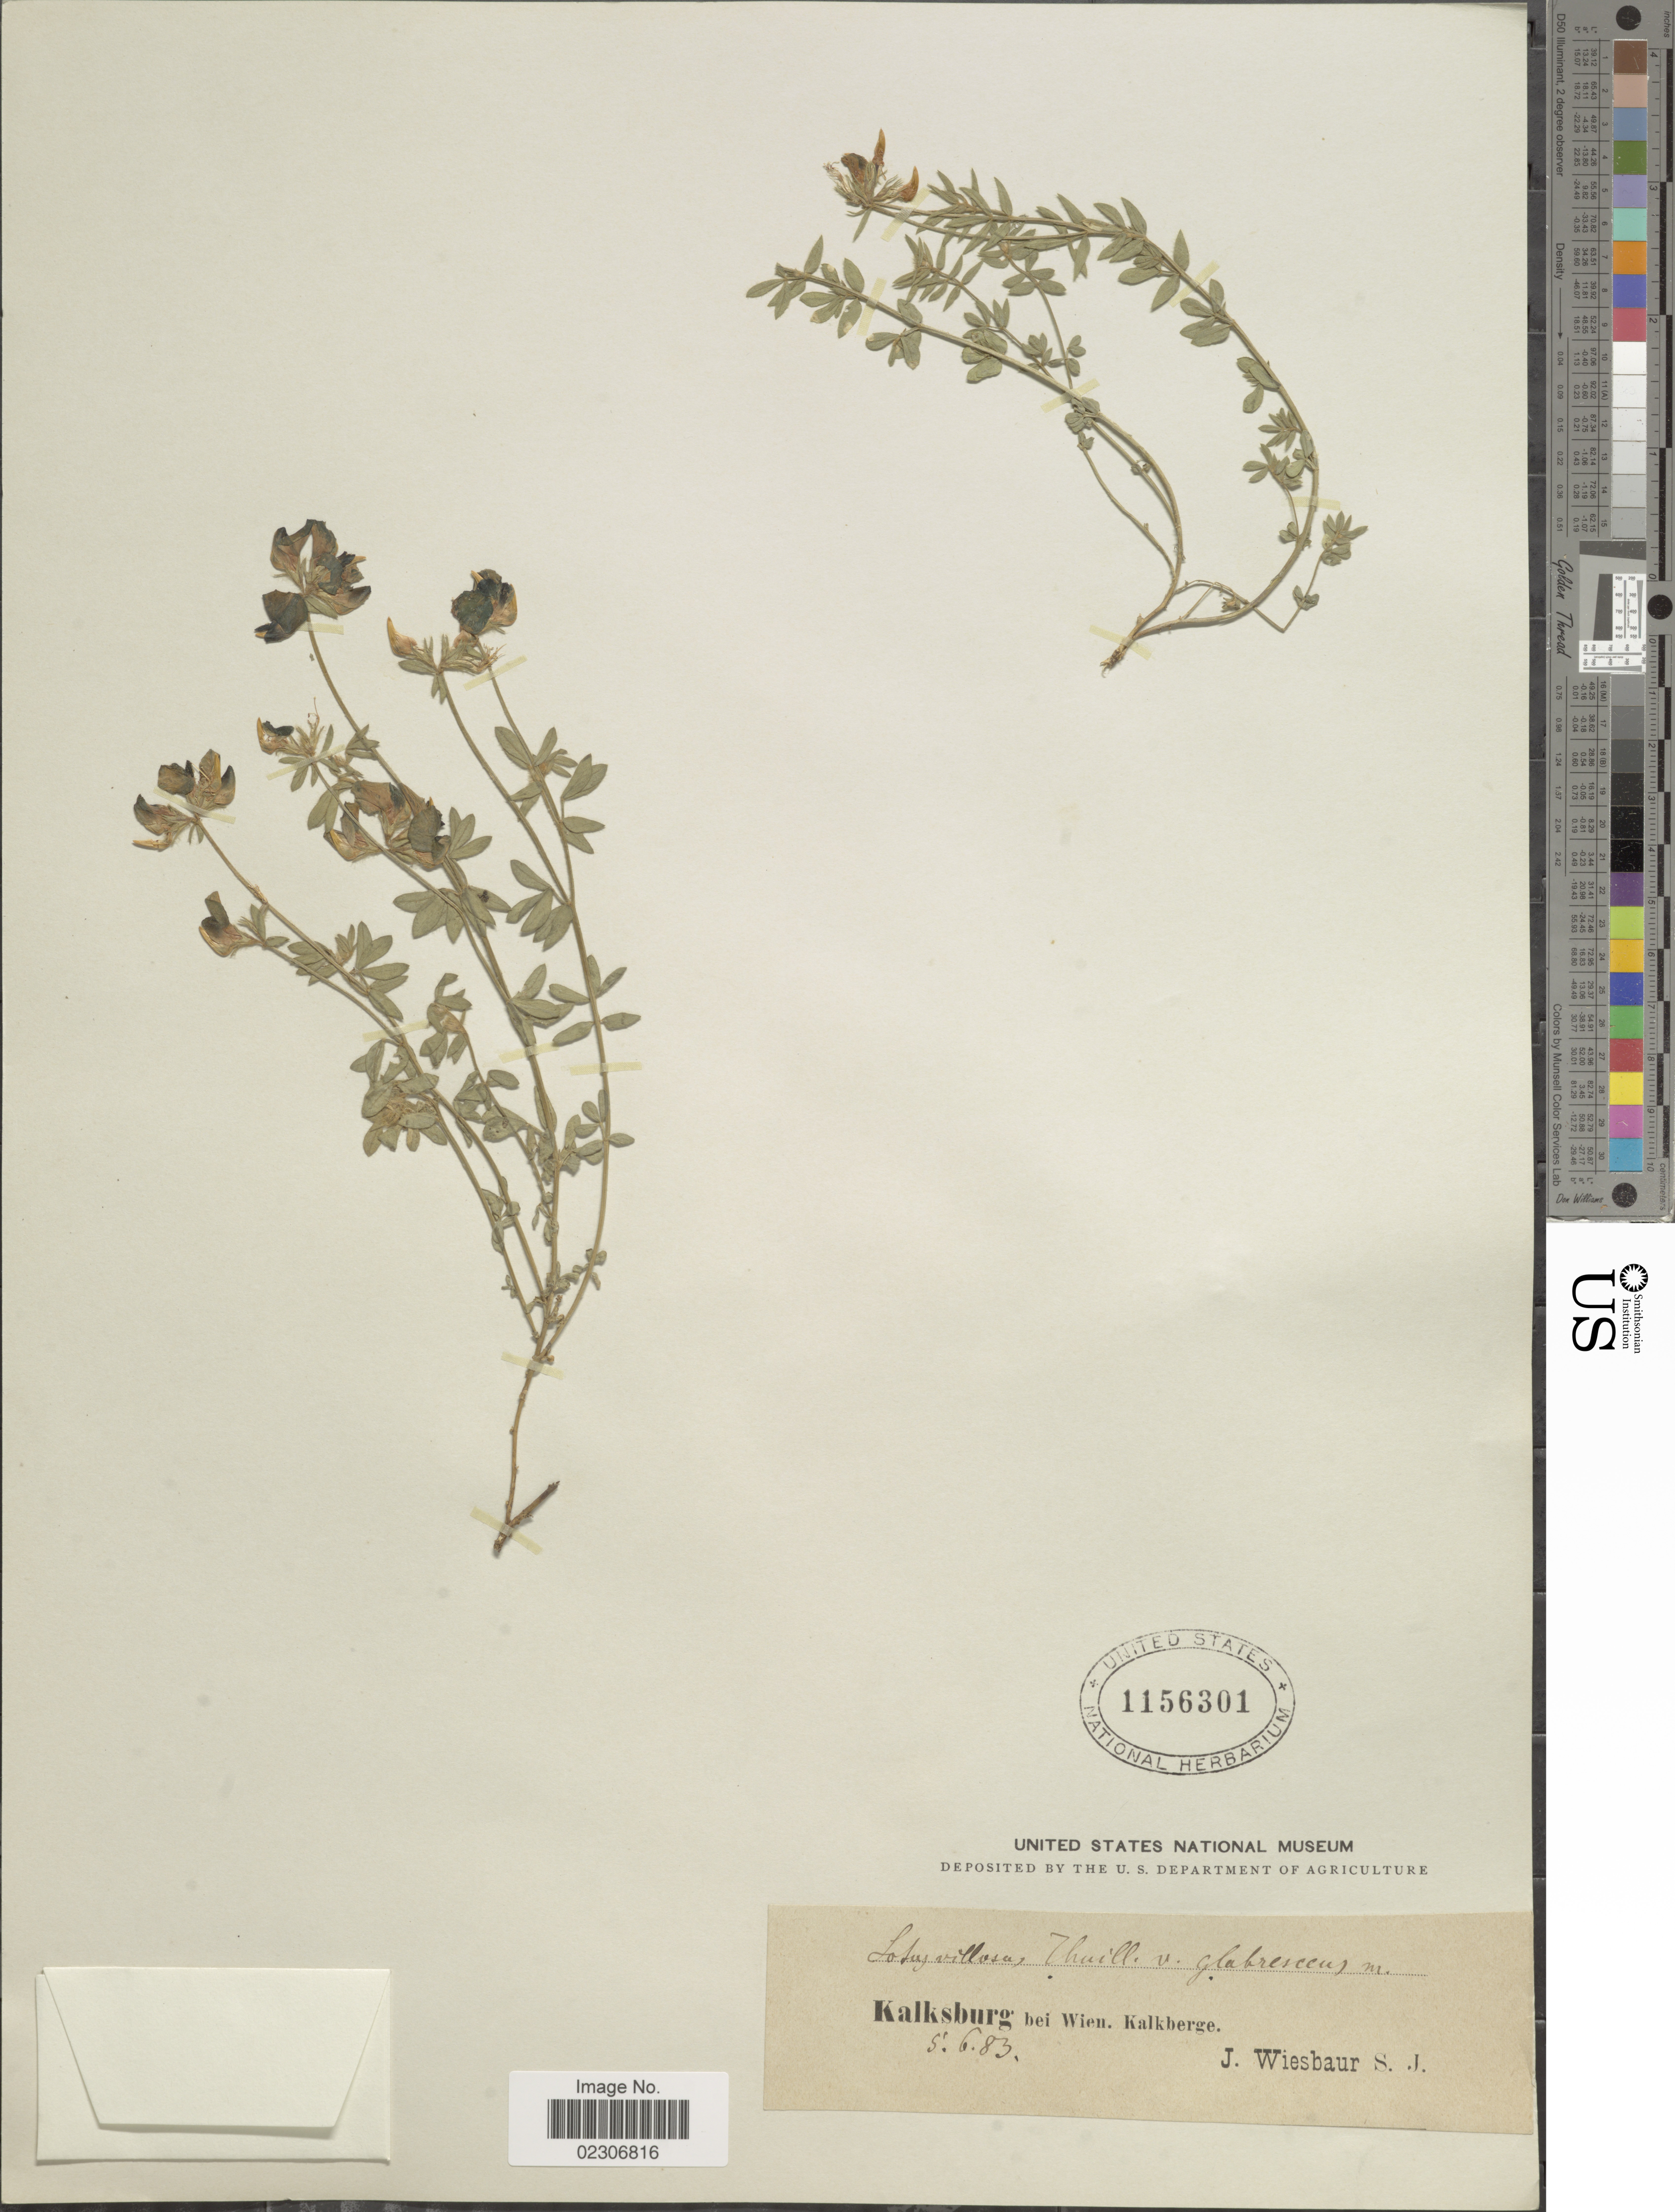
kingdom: Plantae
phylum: Tracheophyta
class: Magnoliopsida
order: Fabales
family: Fabaceae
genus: Lotus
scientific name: Lotus villosus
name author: Forssk.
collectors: J. Wiesbaur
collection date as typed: Transcribed d/m/y: 5/6/83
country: Austria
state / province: Wien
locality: Kalksburg bei Wien, Kalkberge.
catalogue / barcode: US 1156301